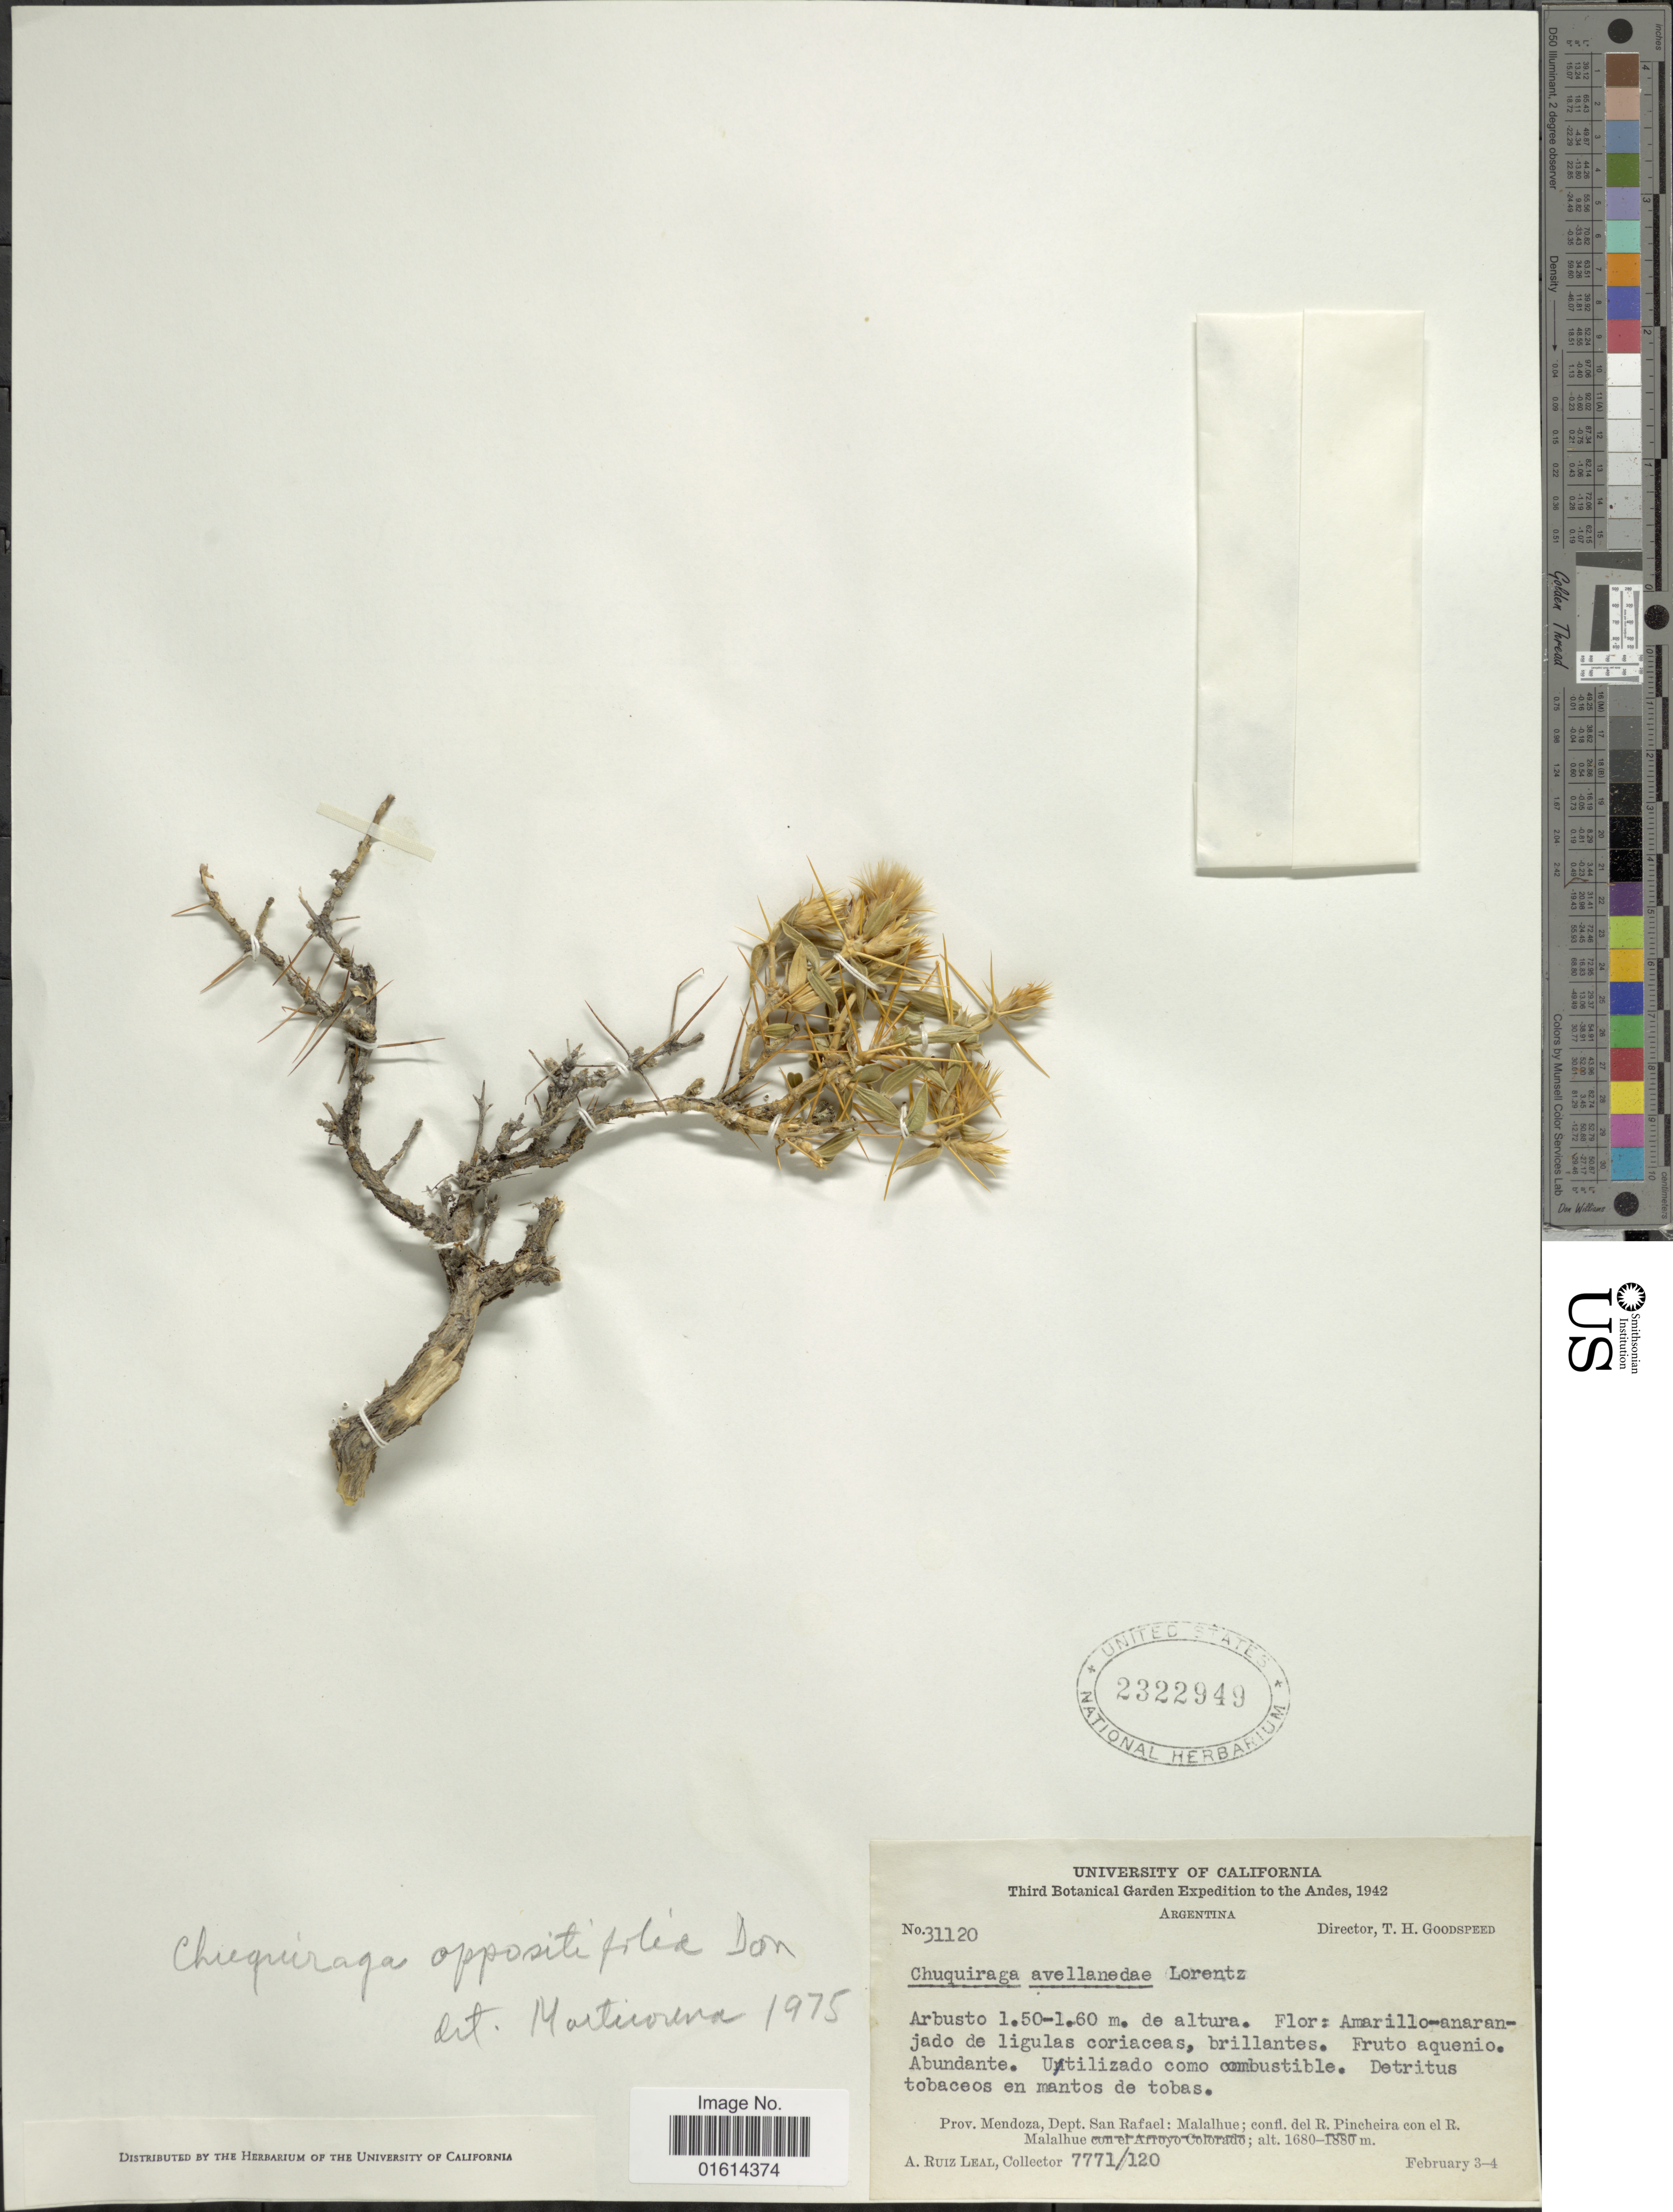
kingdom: Plantae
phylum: Tracheophyta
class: Magnoliopsida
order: Asterales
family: Asteraceae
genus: Chuquiraga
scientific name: Chuquiraga oppositifolia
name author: D. Don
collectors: A. R. Leal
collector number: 7771/120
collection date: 1942-02-03/1942-02-04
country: Argentina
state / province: Mendoza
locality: Andes, Prov. Mendoza, Dept. San Rafael, Malalhue, confl. del R. Pincheira con el R. Malalhue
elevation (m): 1680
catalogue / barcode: US 2322949